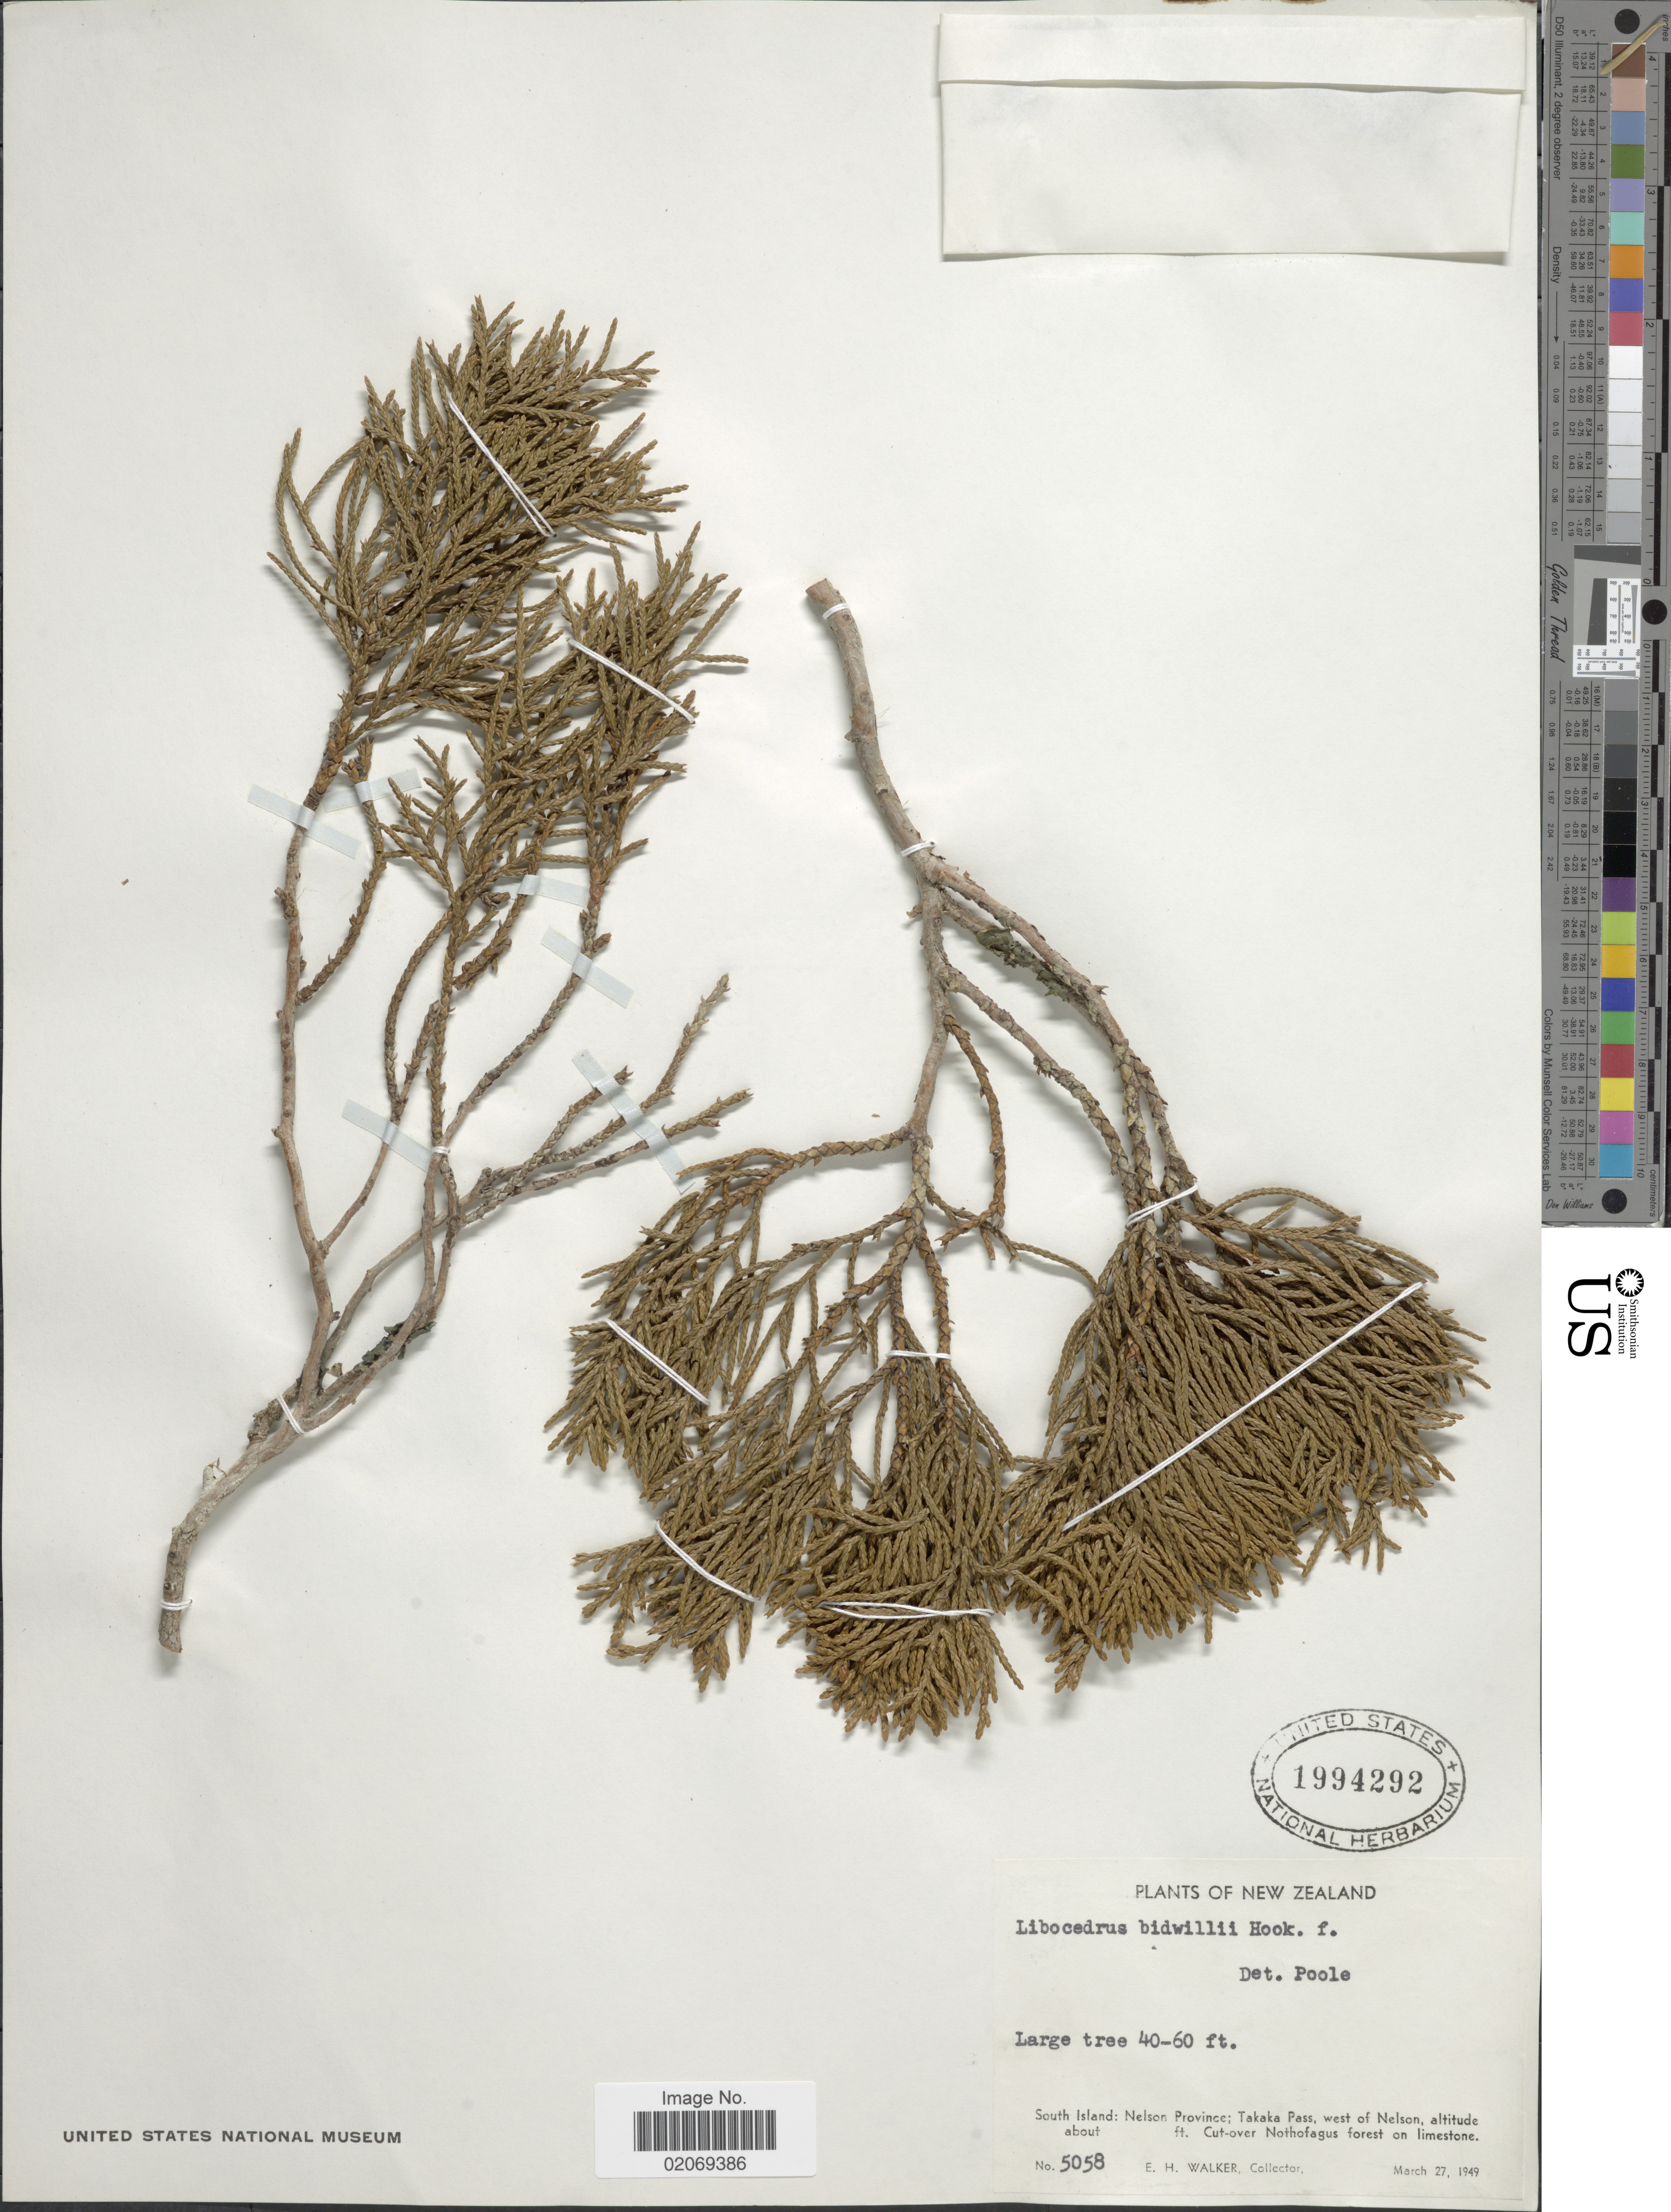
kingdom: Plantae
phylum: Tracheophyta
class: Pinopsida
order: Pinales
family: Cupressaceae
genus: Libocedrus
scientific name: Libocedrus bidwillii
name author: Hook. f.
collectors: E. H. Walker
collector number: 5058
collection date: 1949-03-27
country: New Zealand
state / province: Nelson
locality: South Island: Nelson Province; Takaka Pass, west of Nelson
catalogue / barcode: US 1994292